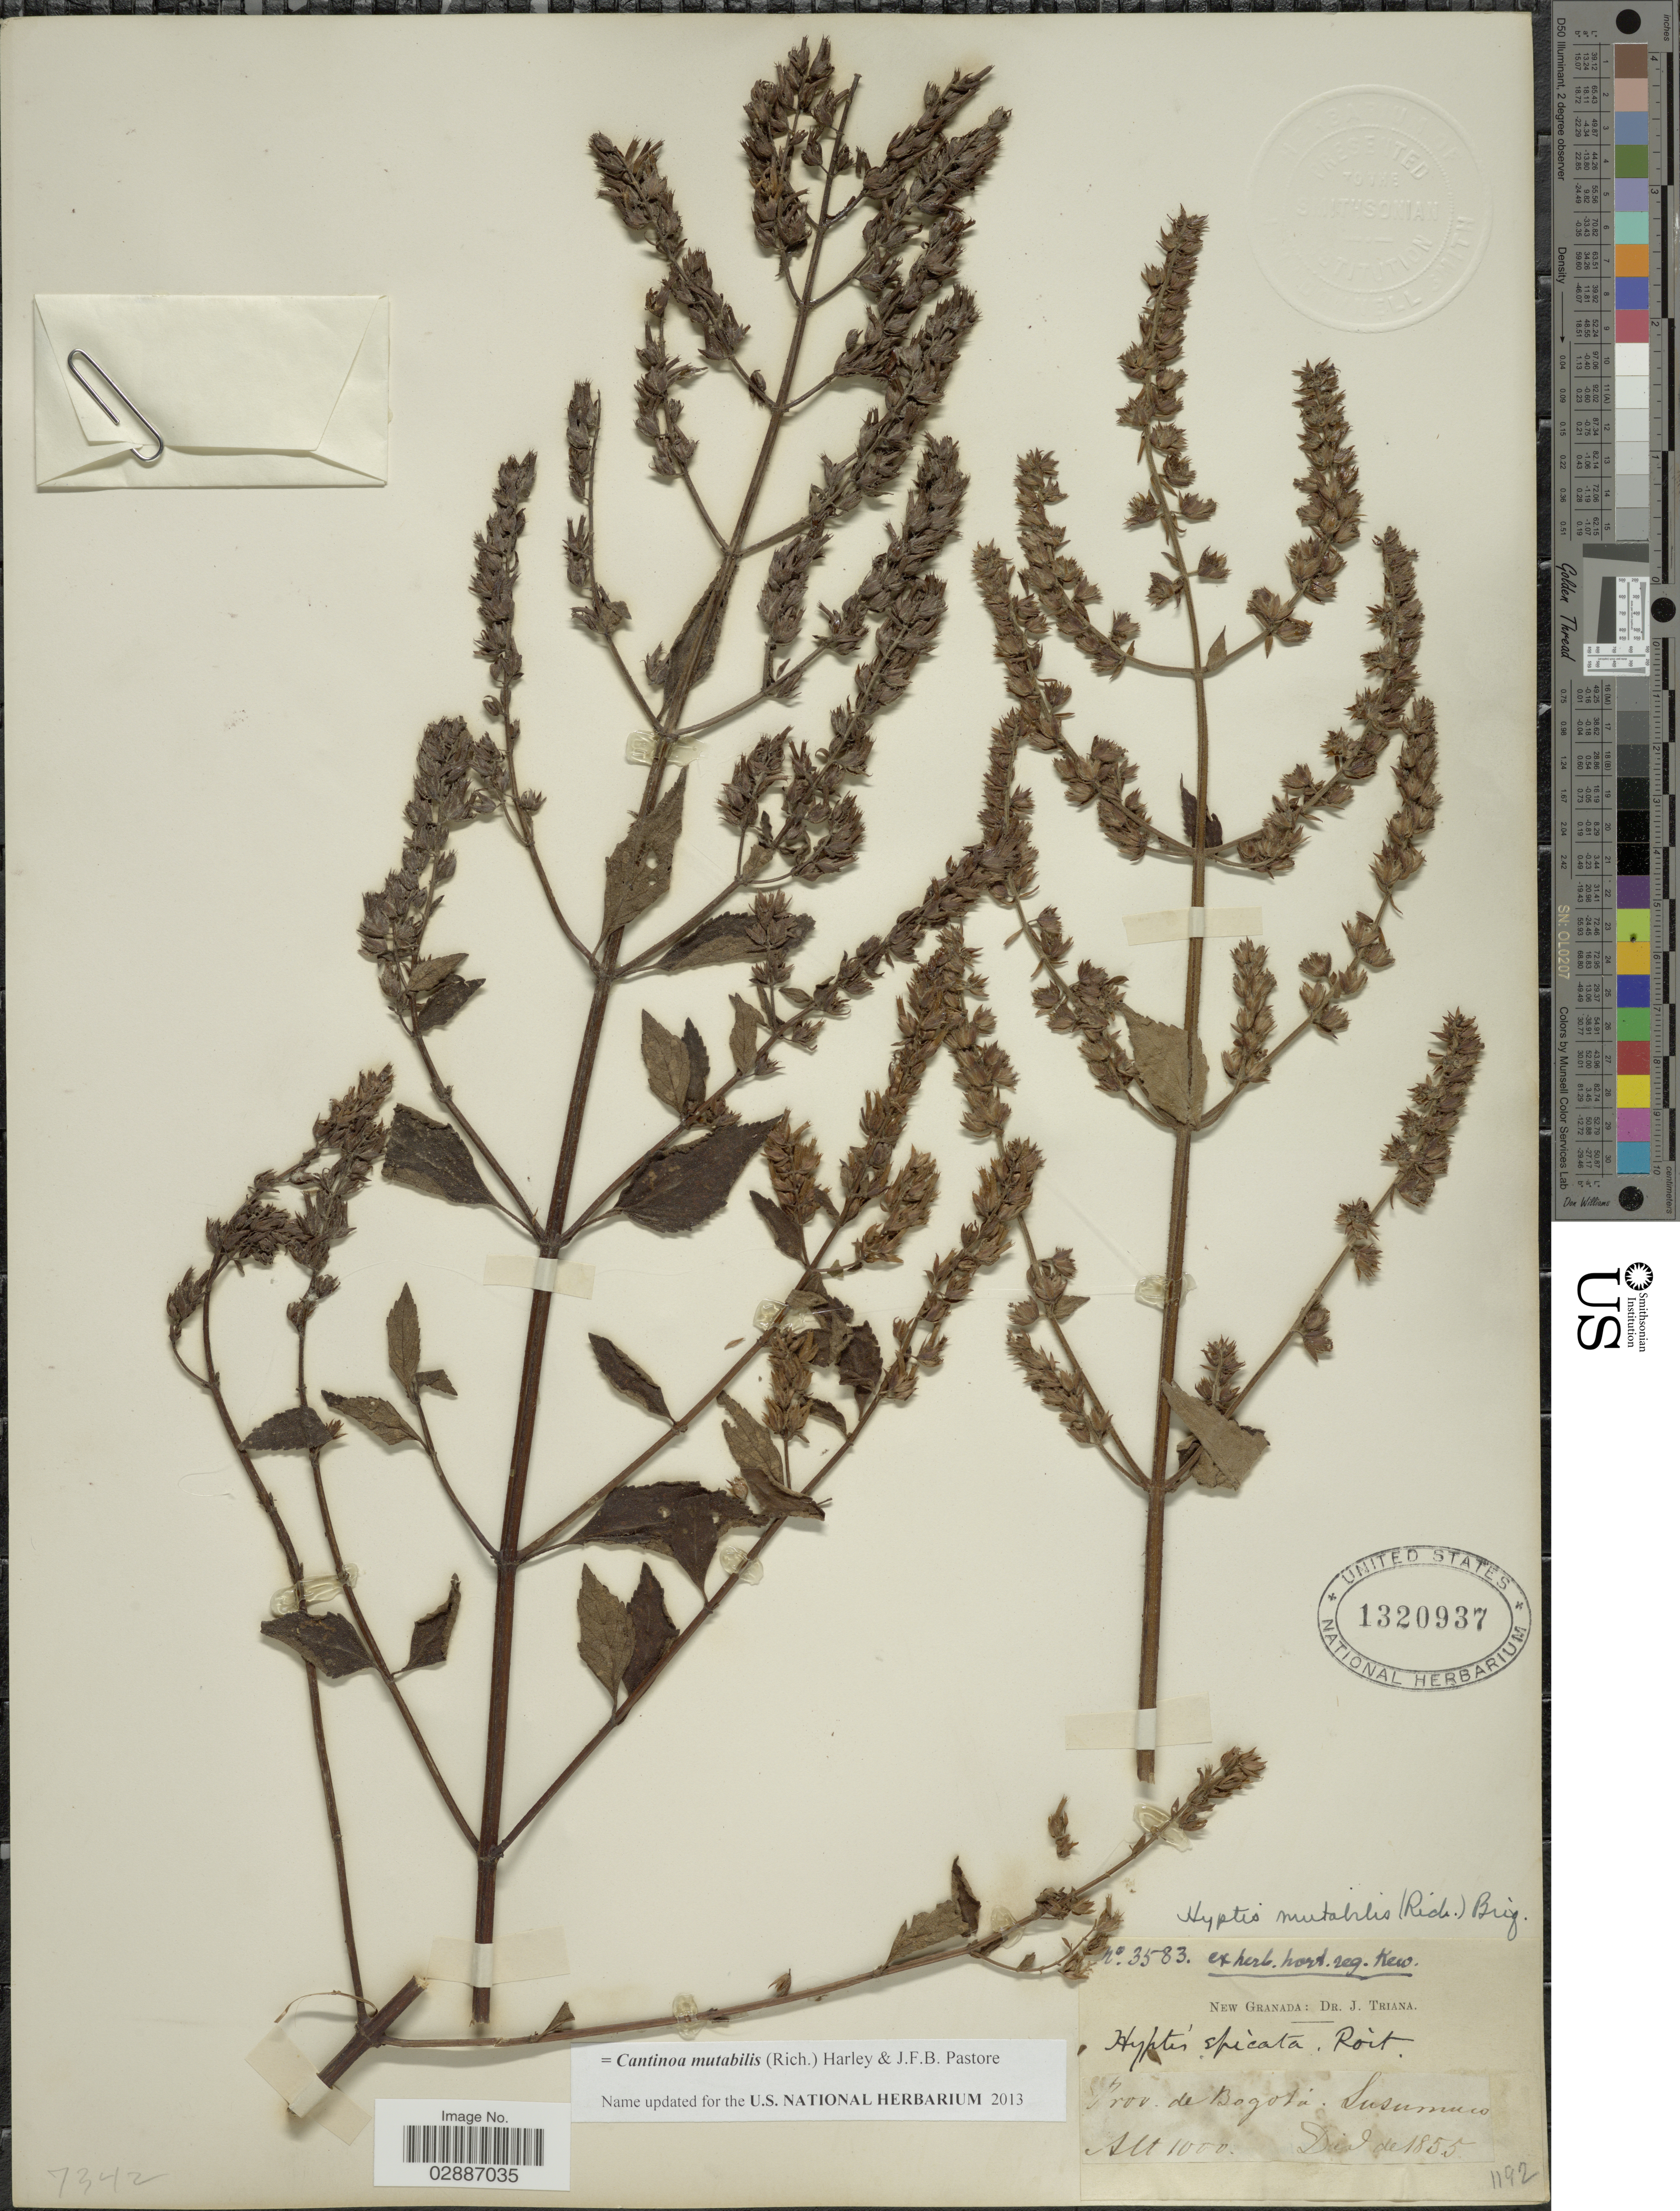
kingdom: Plantae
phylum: Tracheophyta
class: Magnoliopsida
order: Lamiales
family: Lamiaceae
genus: Cantinoa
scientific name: Cantinoa mutabilis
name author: (Epling) Harley & J.F.B. Pastore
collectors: J. Triana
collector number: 3583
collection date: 1855-12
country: Colombia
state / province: Bogota D.C.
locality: Prov. de Bogotá. Susumuco.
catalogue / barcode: US 1320937